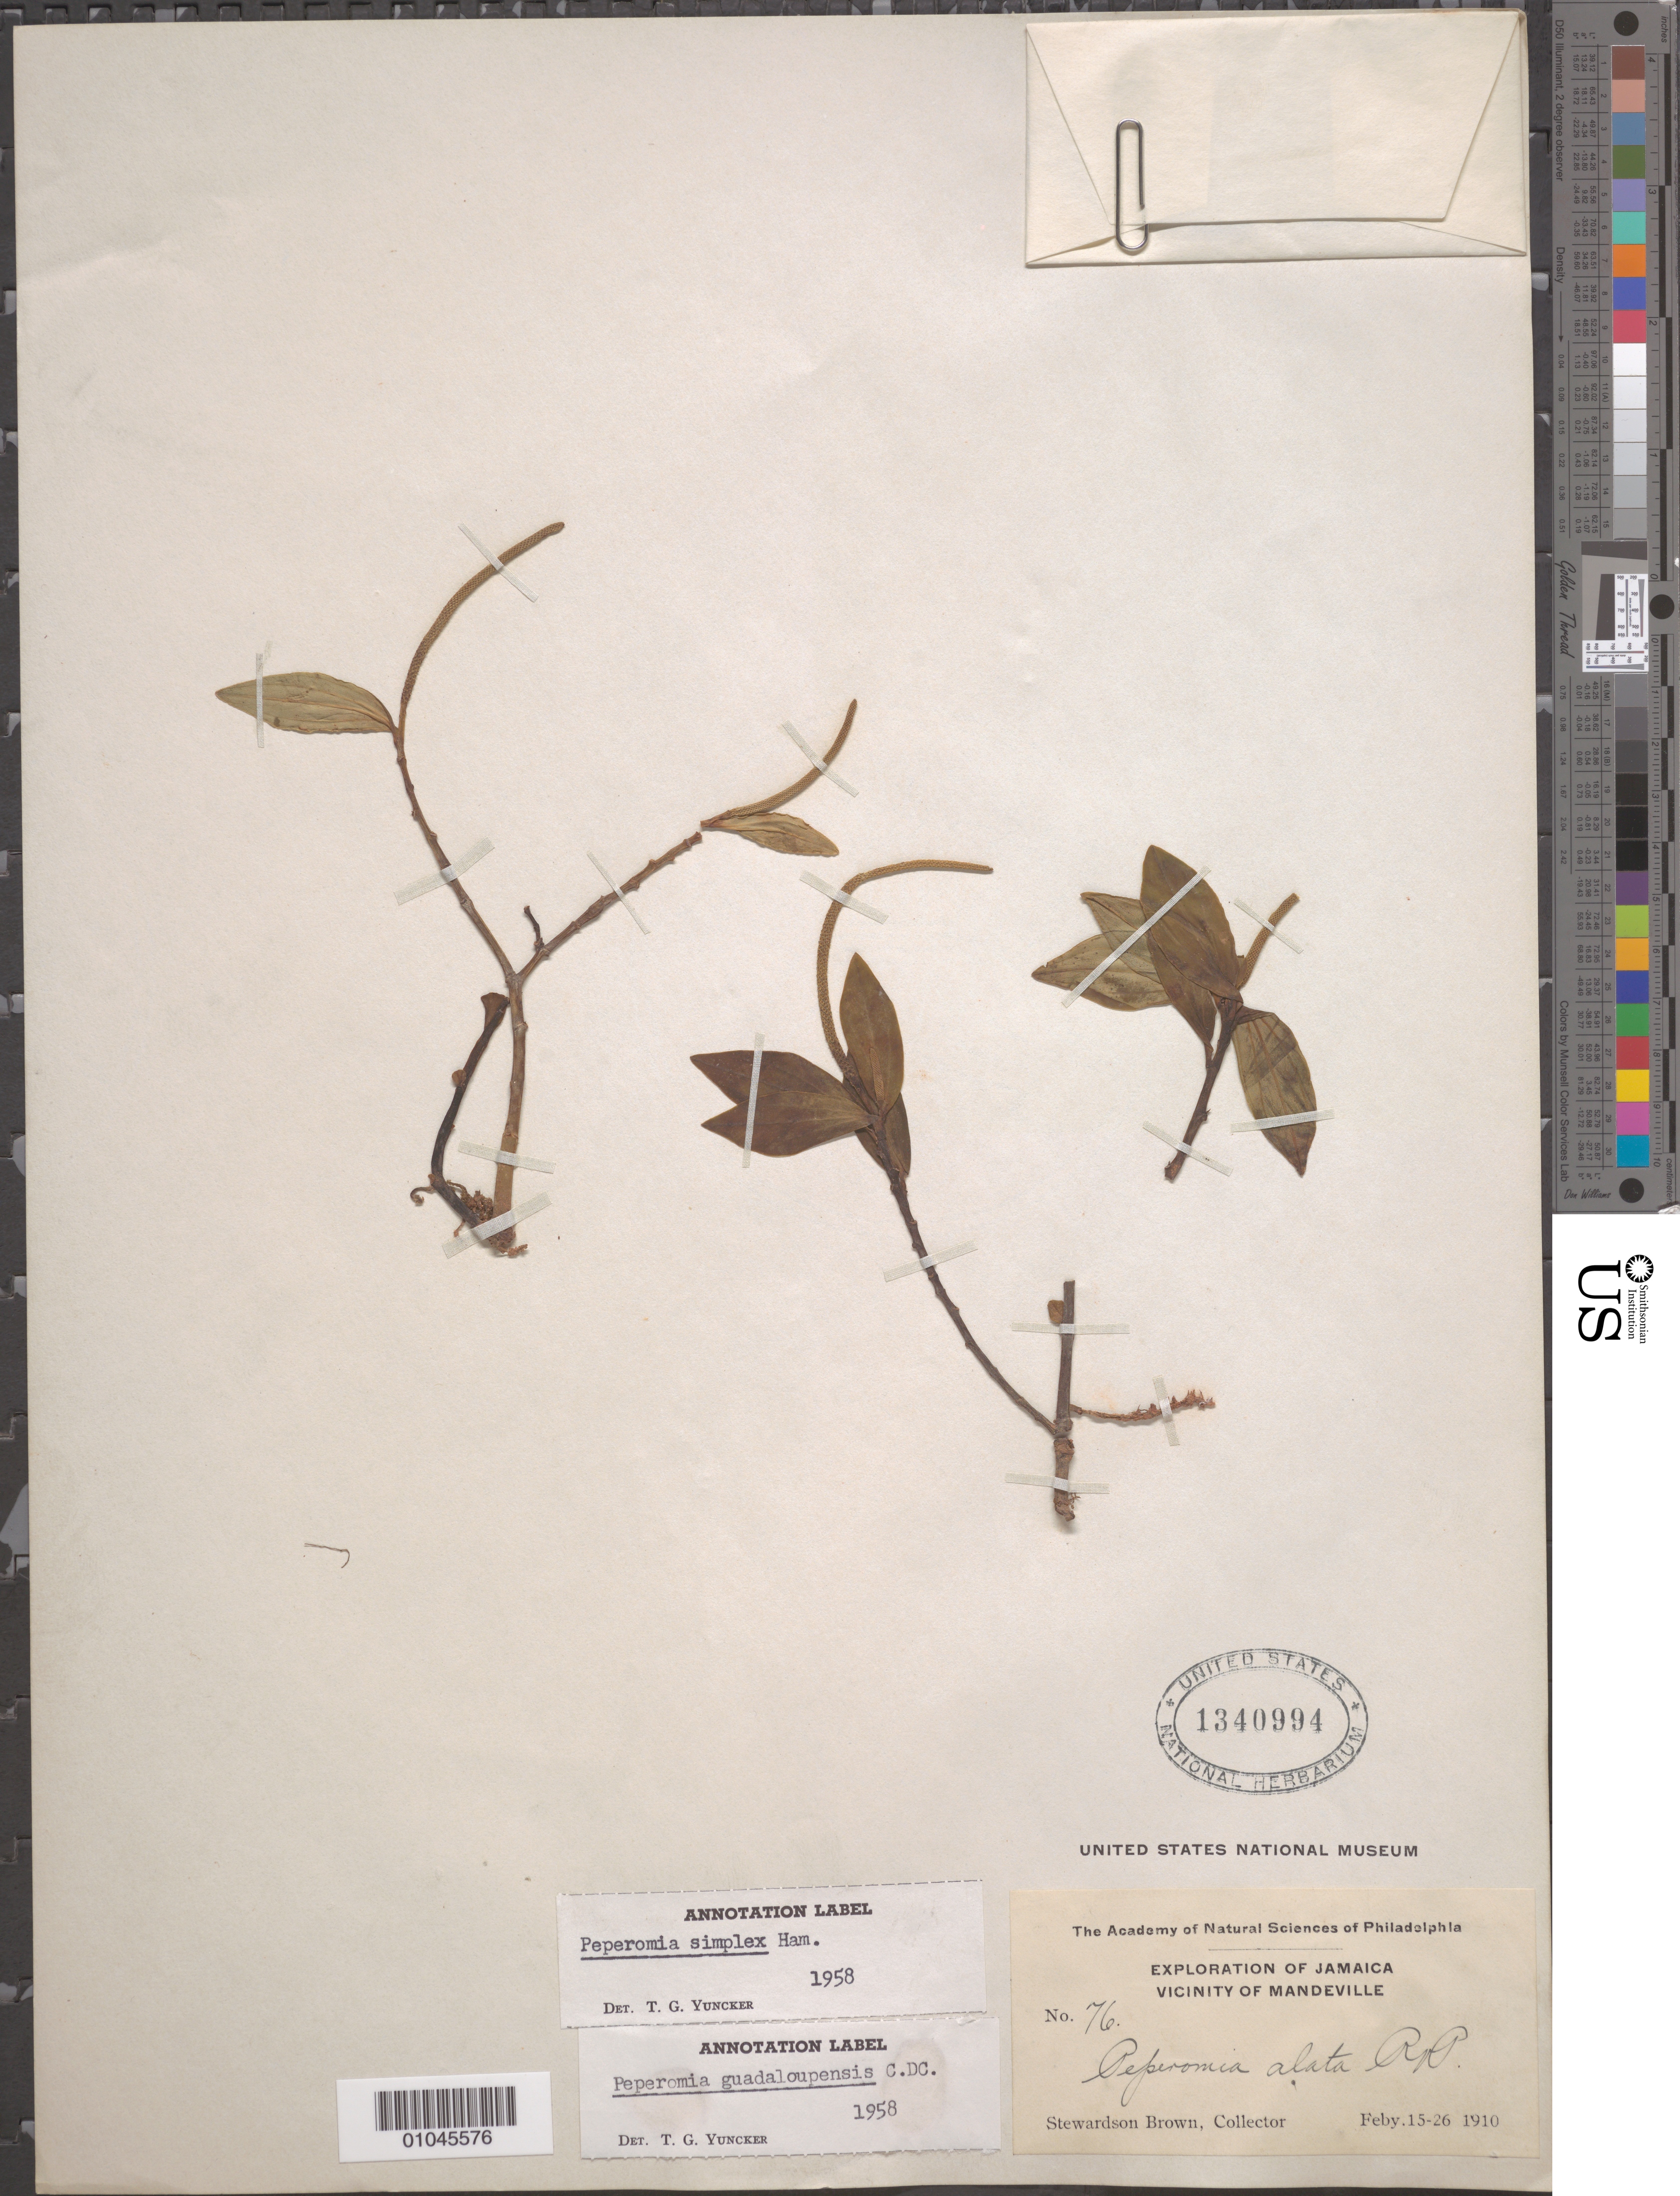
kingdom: Plantae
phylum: Tracheophyta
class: Magnoliopsida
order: Piperales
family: Piperaceae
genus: Peperomia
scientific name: Peperomia simplex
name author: Desv. ex Ham.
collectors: S. Brown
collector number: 76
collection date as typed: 15 Feb 1910 to 26 Feb 1910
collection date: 1910-02-15/1910-02-26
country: Jamaica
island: Jamaica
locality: Vicinity of Mandeville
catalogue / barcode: US 1340994